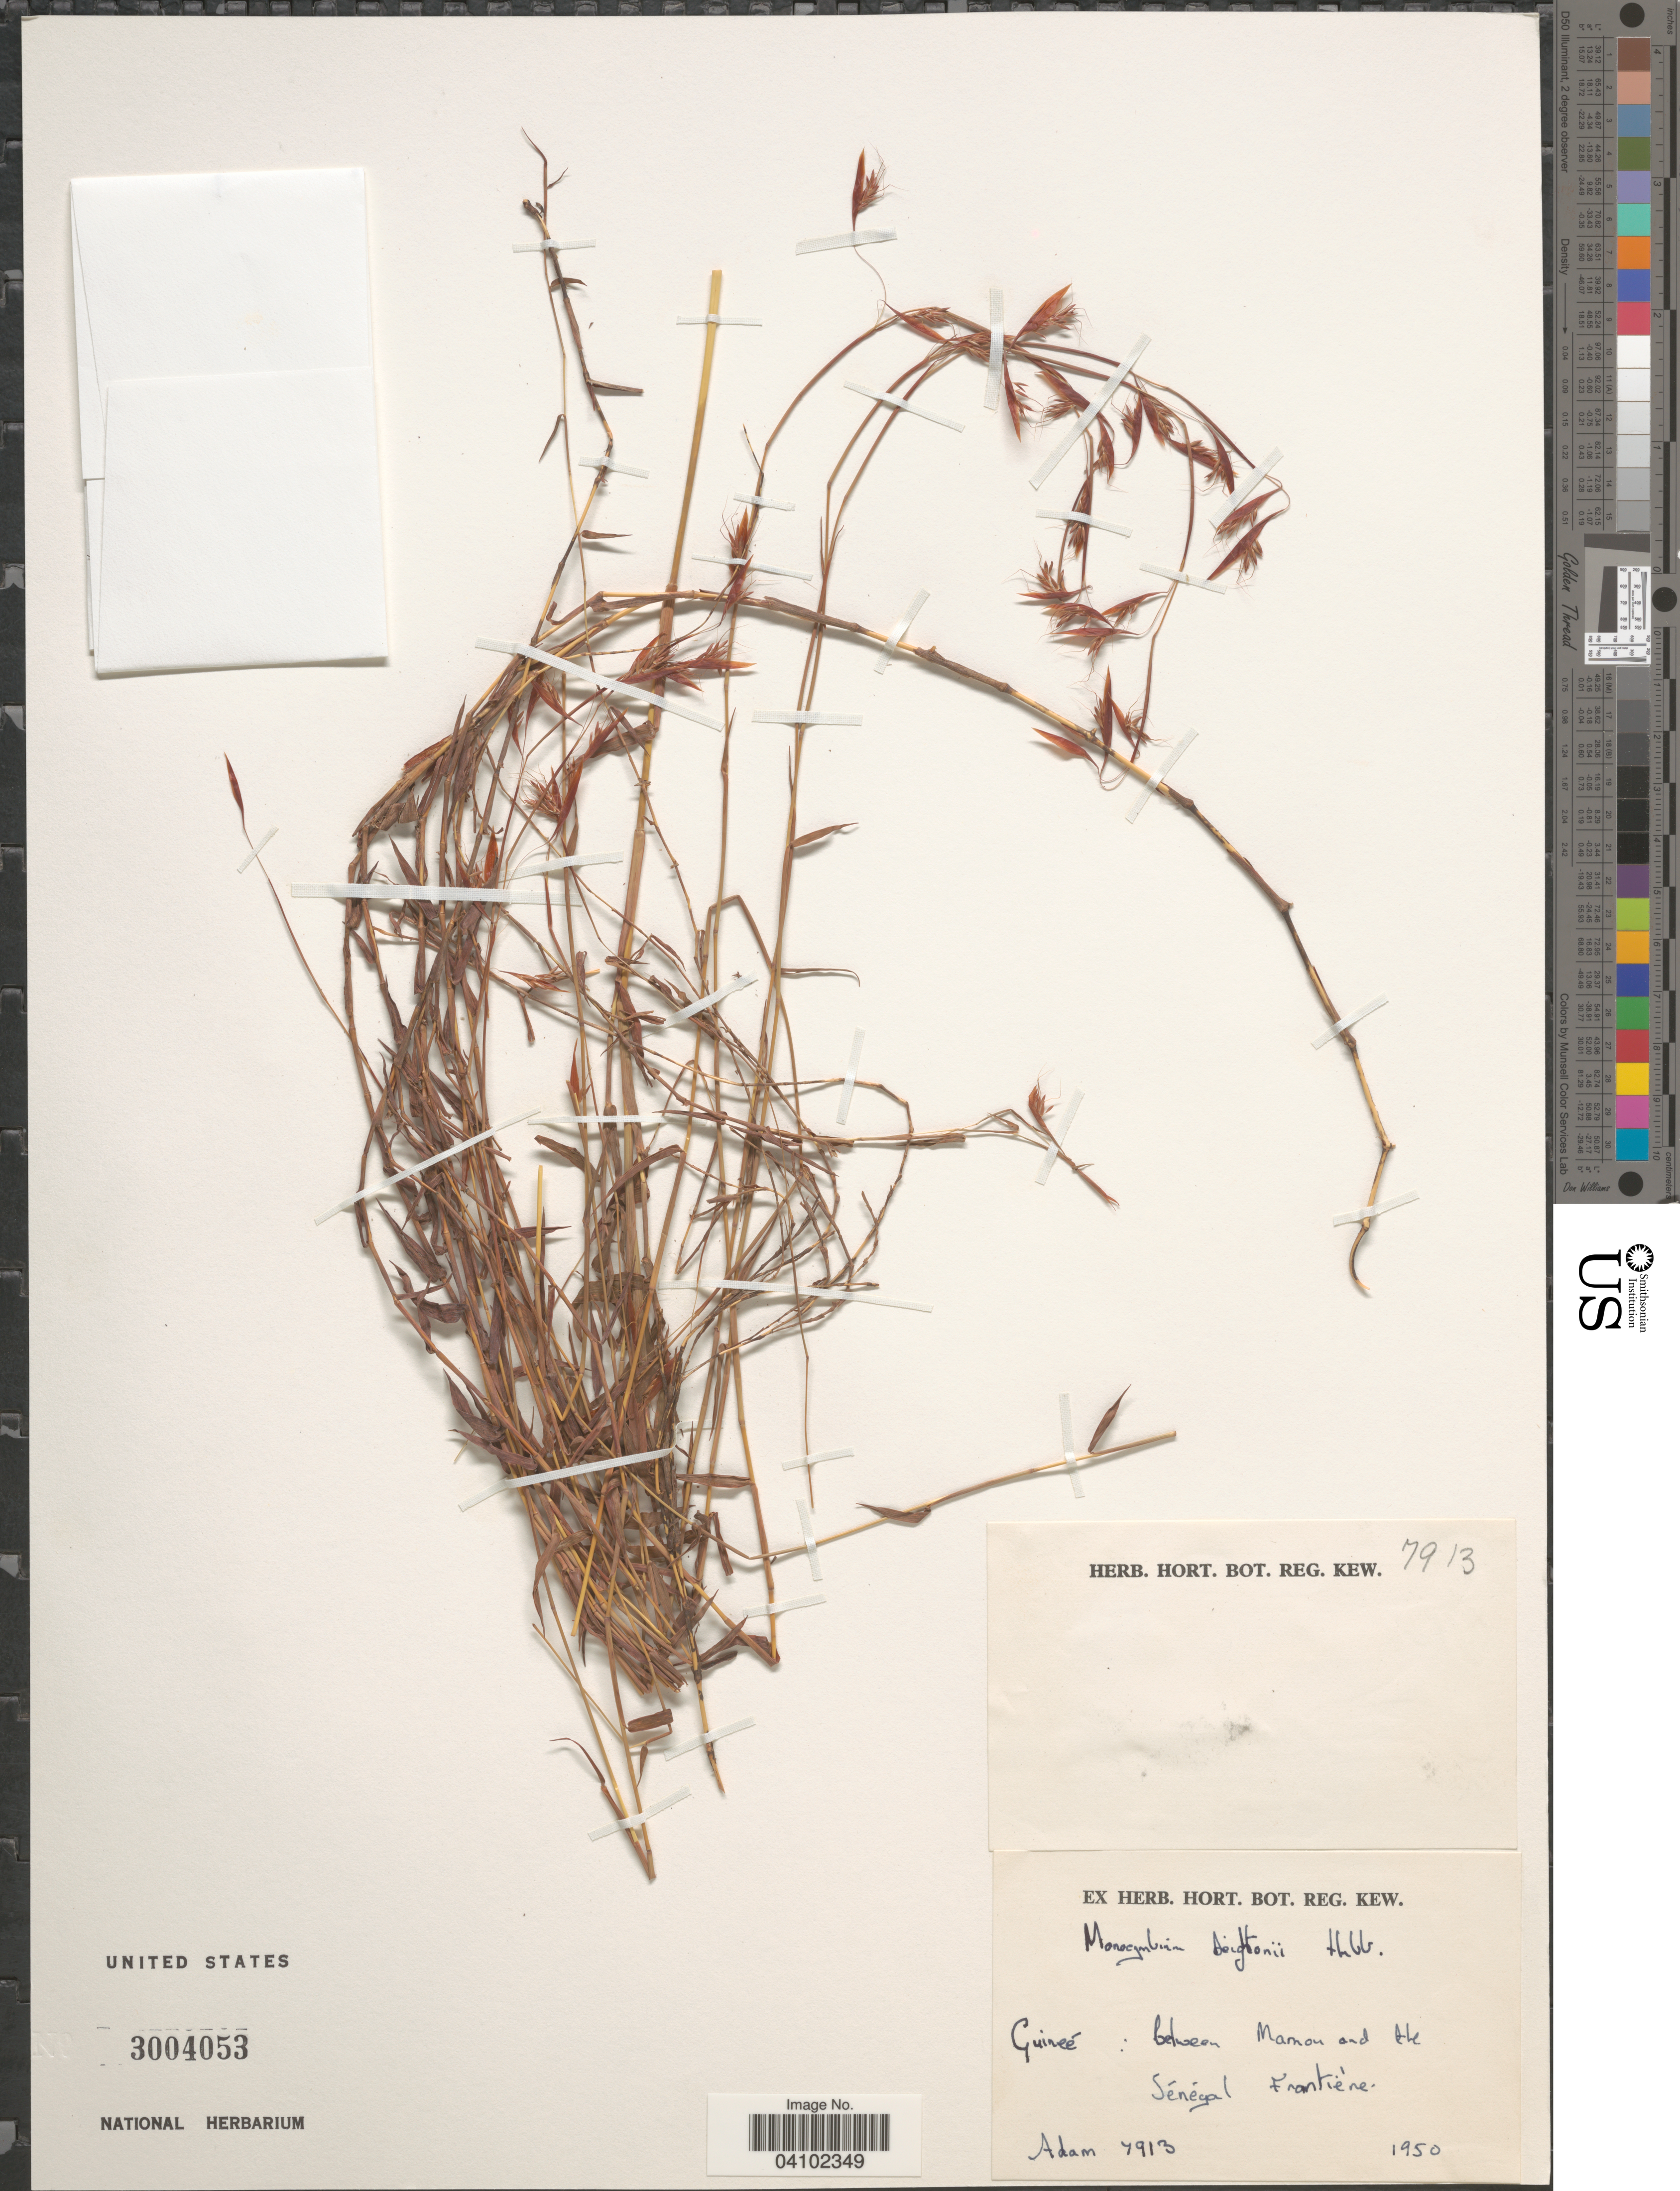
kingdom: Plantae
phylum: Tracheophyta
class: Liliopsida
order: Poales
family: Poaceae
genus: Monocymbium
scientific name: Monocymbium deightonii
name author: C.E. Hubb.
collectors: -- Adam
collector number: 7913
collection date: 1950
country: Guinea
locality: Guinée: between Mamou and the Sénégal Frontière.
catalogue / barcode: US 3004053